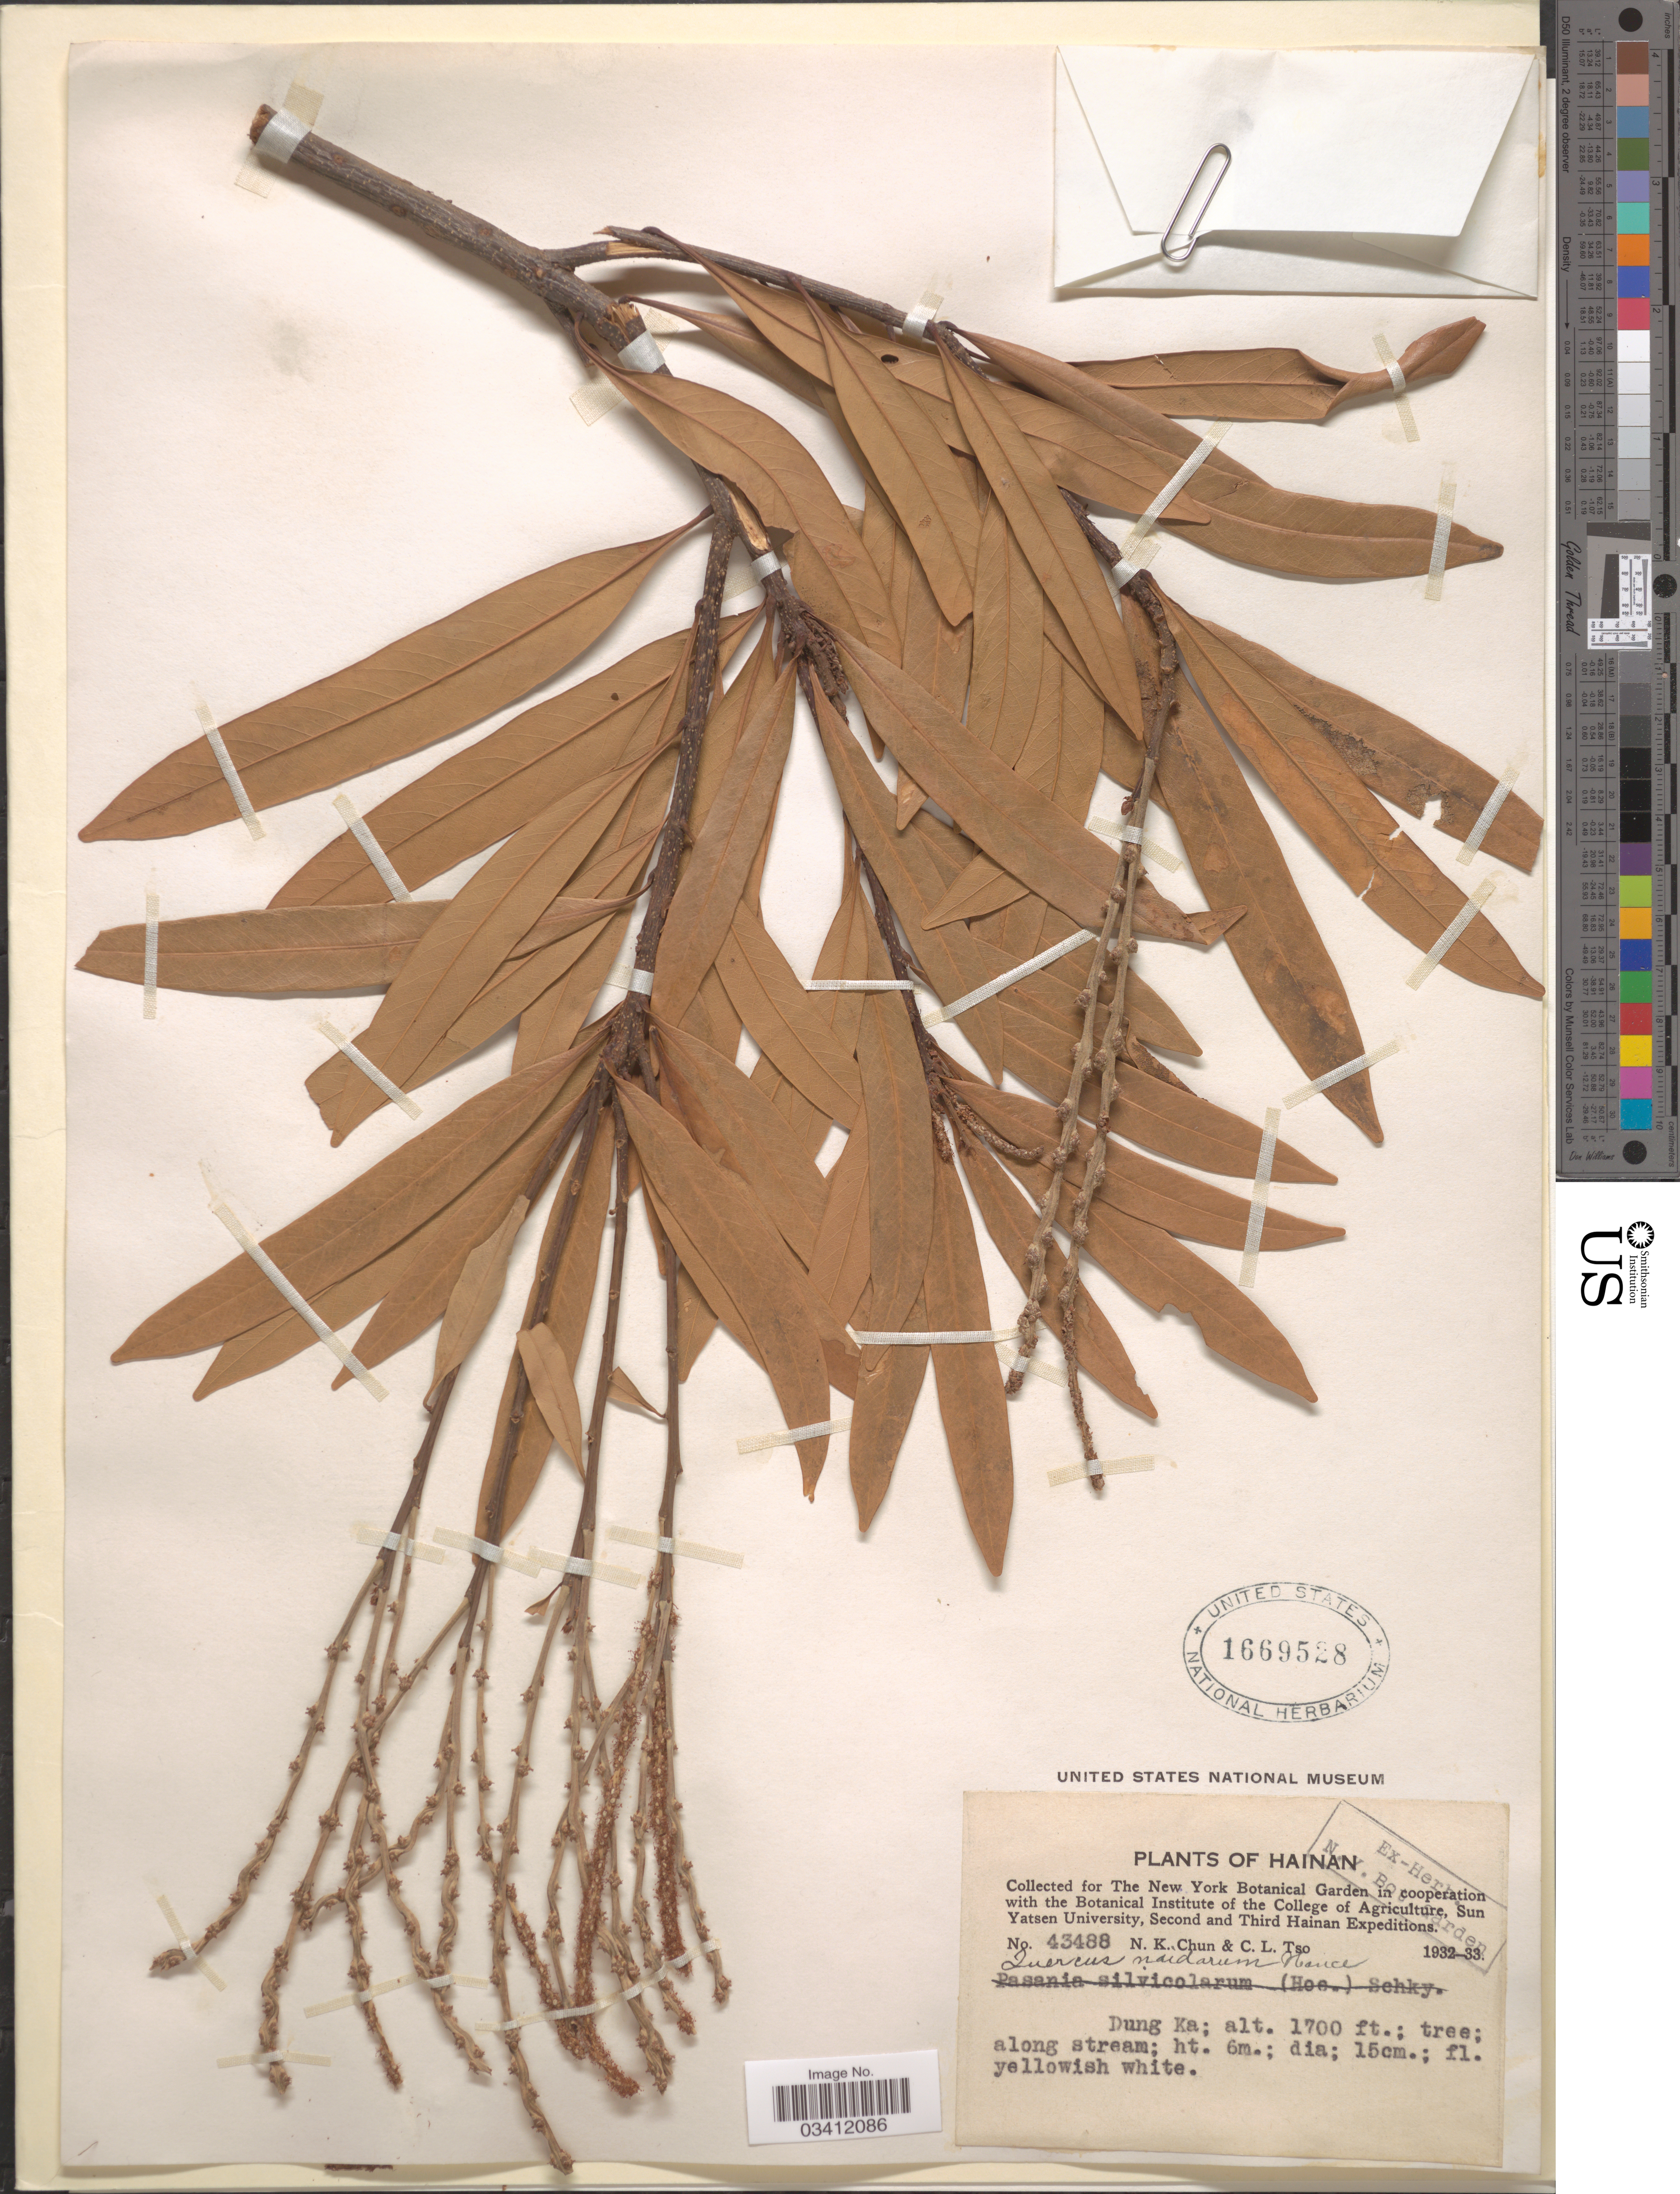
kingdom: Plantae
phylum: Tracheophyta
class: Magnoliopsida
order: Fagales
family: Fagaceae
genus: Quercus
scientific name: Quercus naiadarum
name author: Hance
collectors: N. K. Chun & C. Tso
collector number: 43488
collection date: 1932/1933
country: China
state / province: Hainan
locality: Dung Ka.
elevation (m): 518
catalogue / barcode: US 1669528